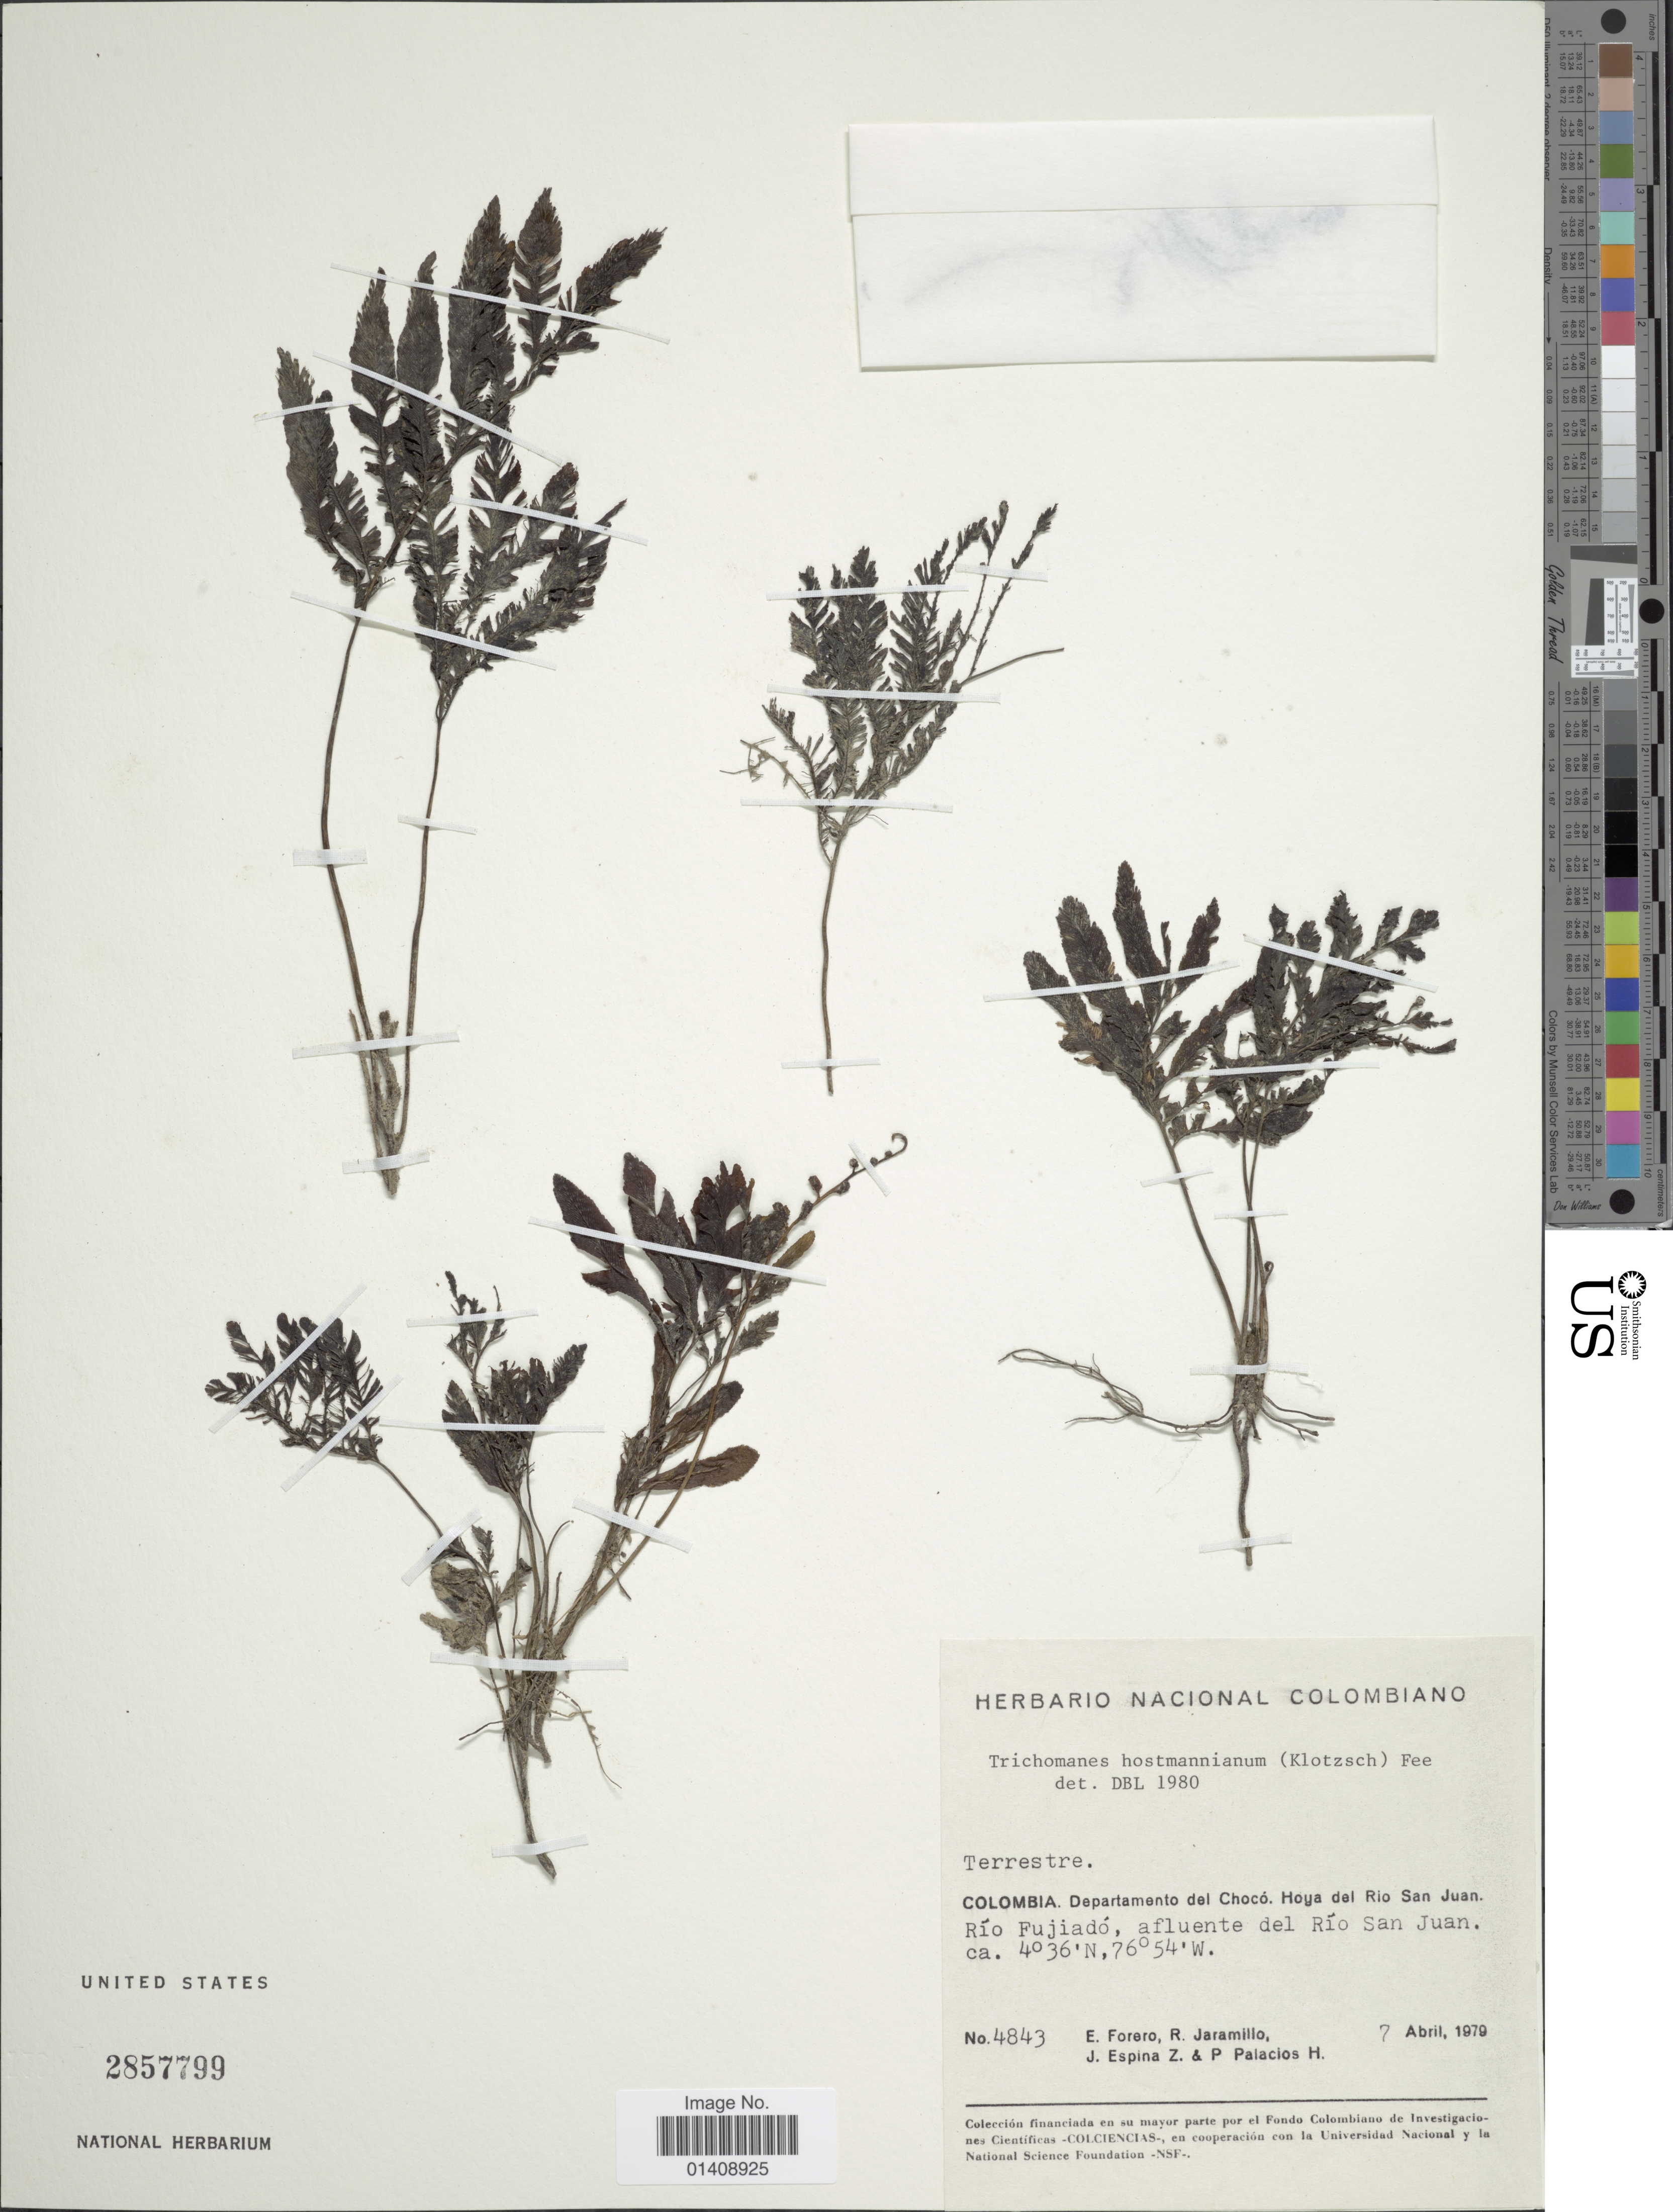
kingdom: Plantae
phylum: Tracheophyta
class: Polypodiopsida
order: Hymenophyllales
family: Hymenophyllaceae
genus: Trichomanes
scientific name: Trichomanes hostmannianum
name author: (Klotzsch) Kunze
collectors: E. Forero, R. Jaramillo M., J. Espina Z. & P. Palacios H.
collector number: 4843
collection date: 1979-04-07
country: Colombia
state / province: Chocó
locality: Hoya del Rio San Juan. Río Fujiado, afluente del Río San Juan.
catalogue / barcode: US 2857799